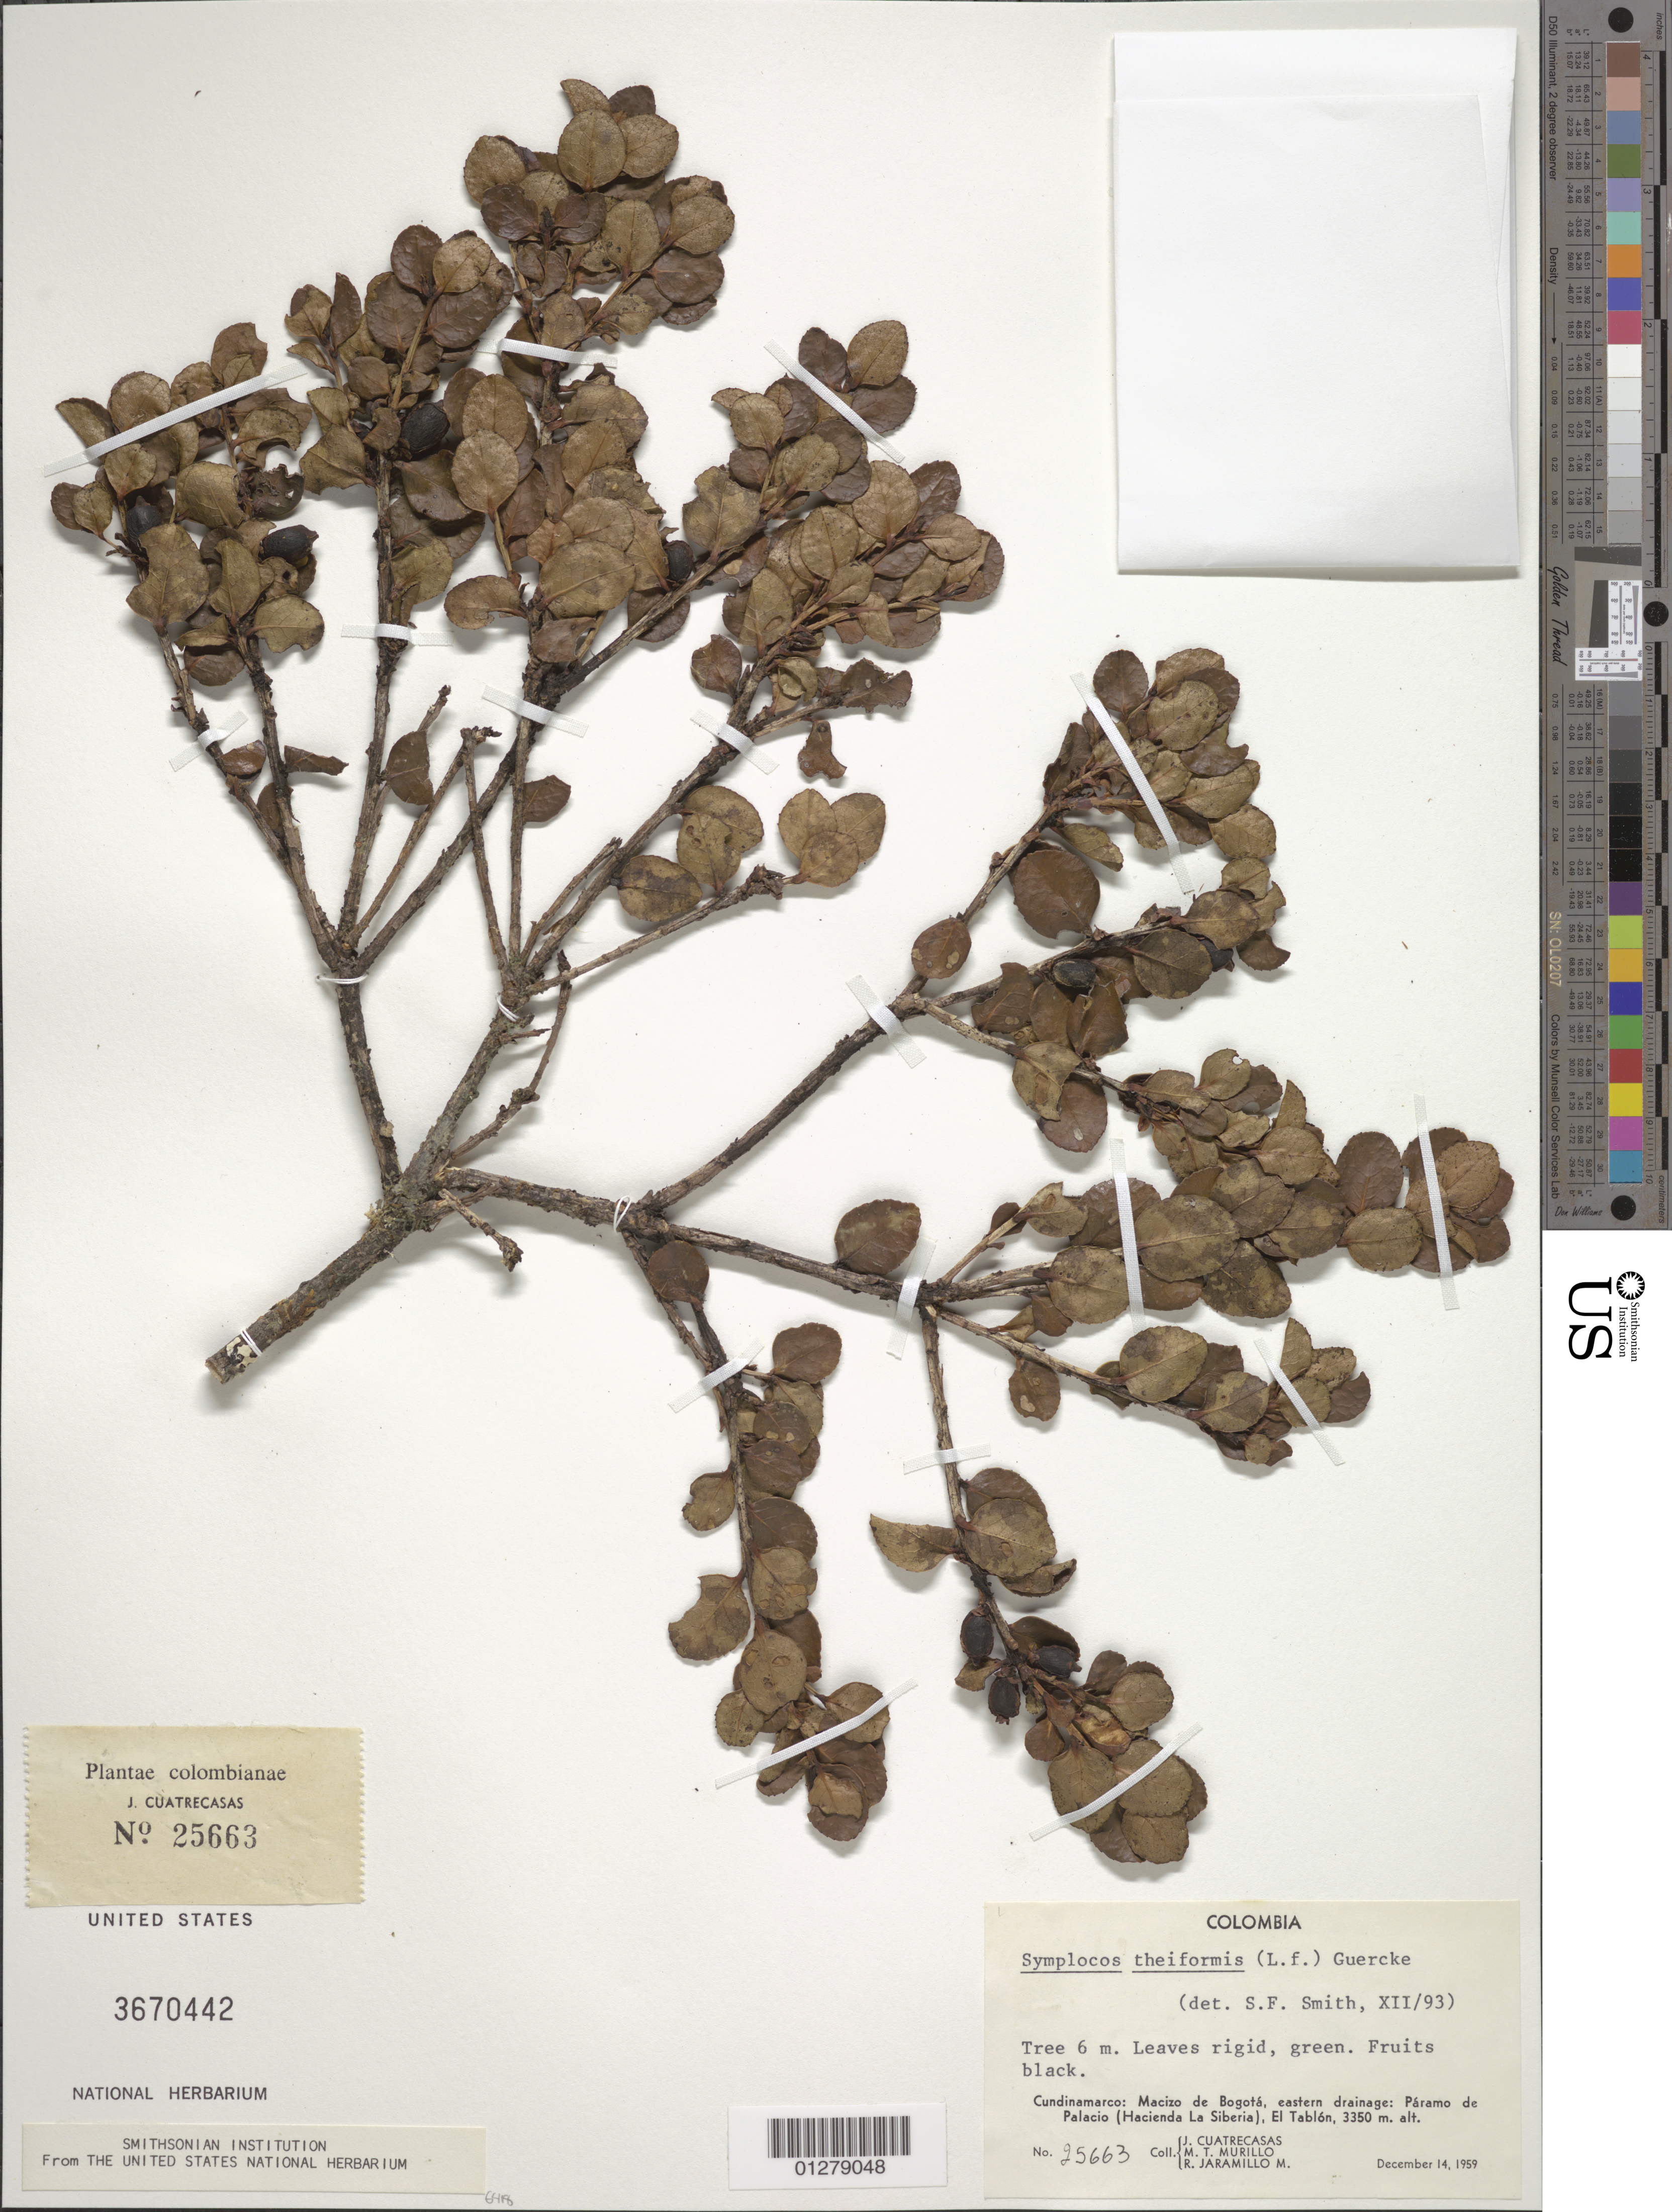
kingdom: Plantae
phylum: Tracheophyta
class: Magnoliopsida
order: Ericales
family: Symplocaceae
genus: Symplocos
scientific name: Symplocos theiformis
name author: (L. f.) Oken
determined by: Smith, Stephen F., (US), NMNH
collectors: J. Cuatrecasas, M. Murillo P. & R. Jaramillo M.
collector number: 25663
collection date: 1959-12-14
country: Colombia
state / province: Cundinamarca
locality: Macizo de Bogote, eastern drainage: Parame de Palacio (Hacienda La Siberia). El Tablon.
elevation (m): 3350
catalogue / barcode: US 3670442